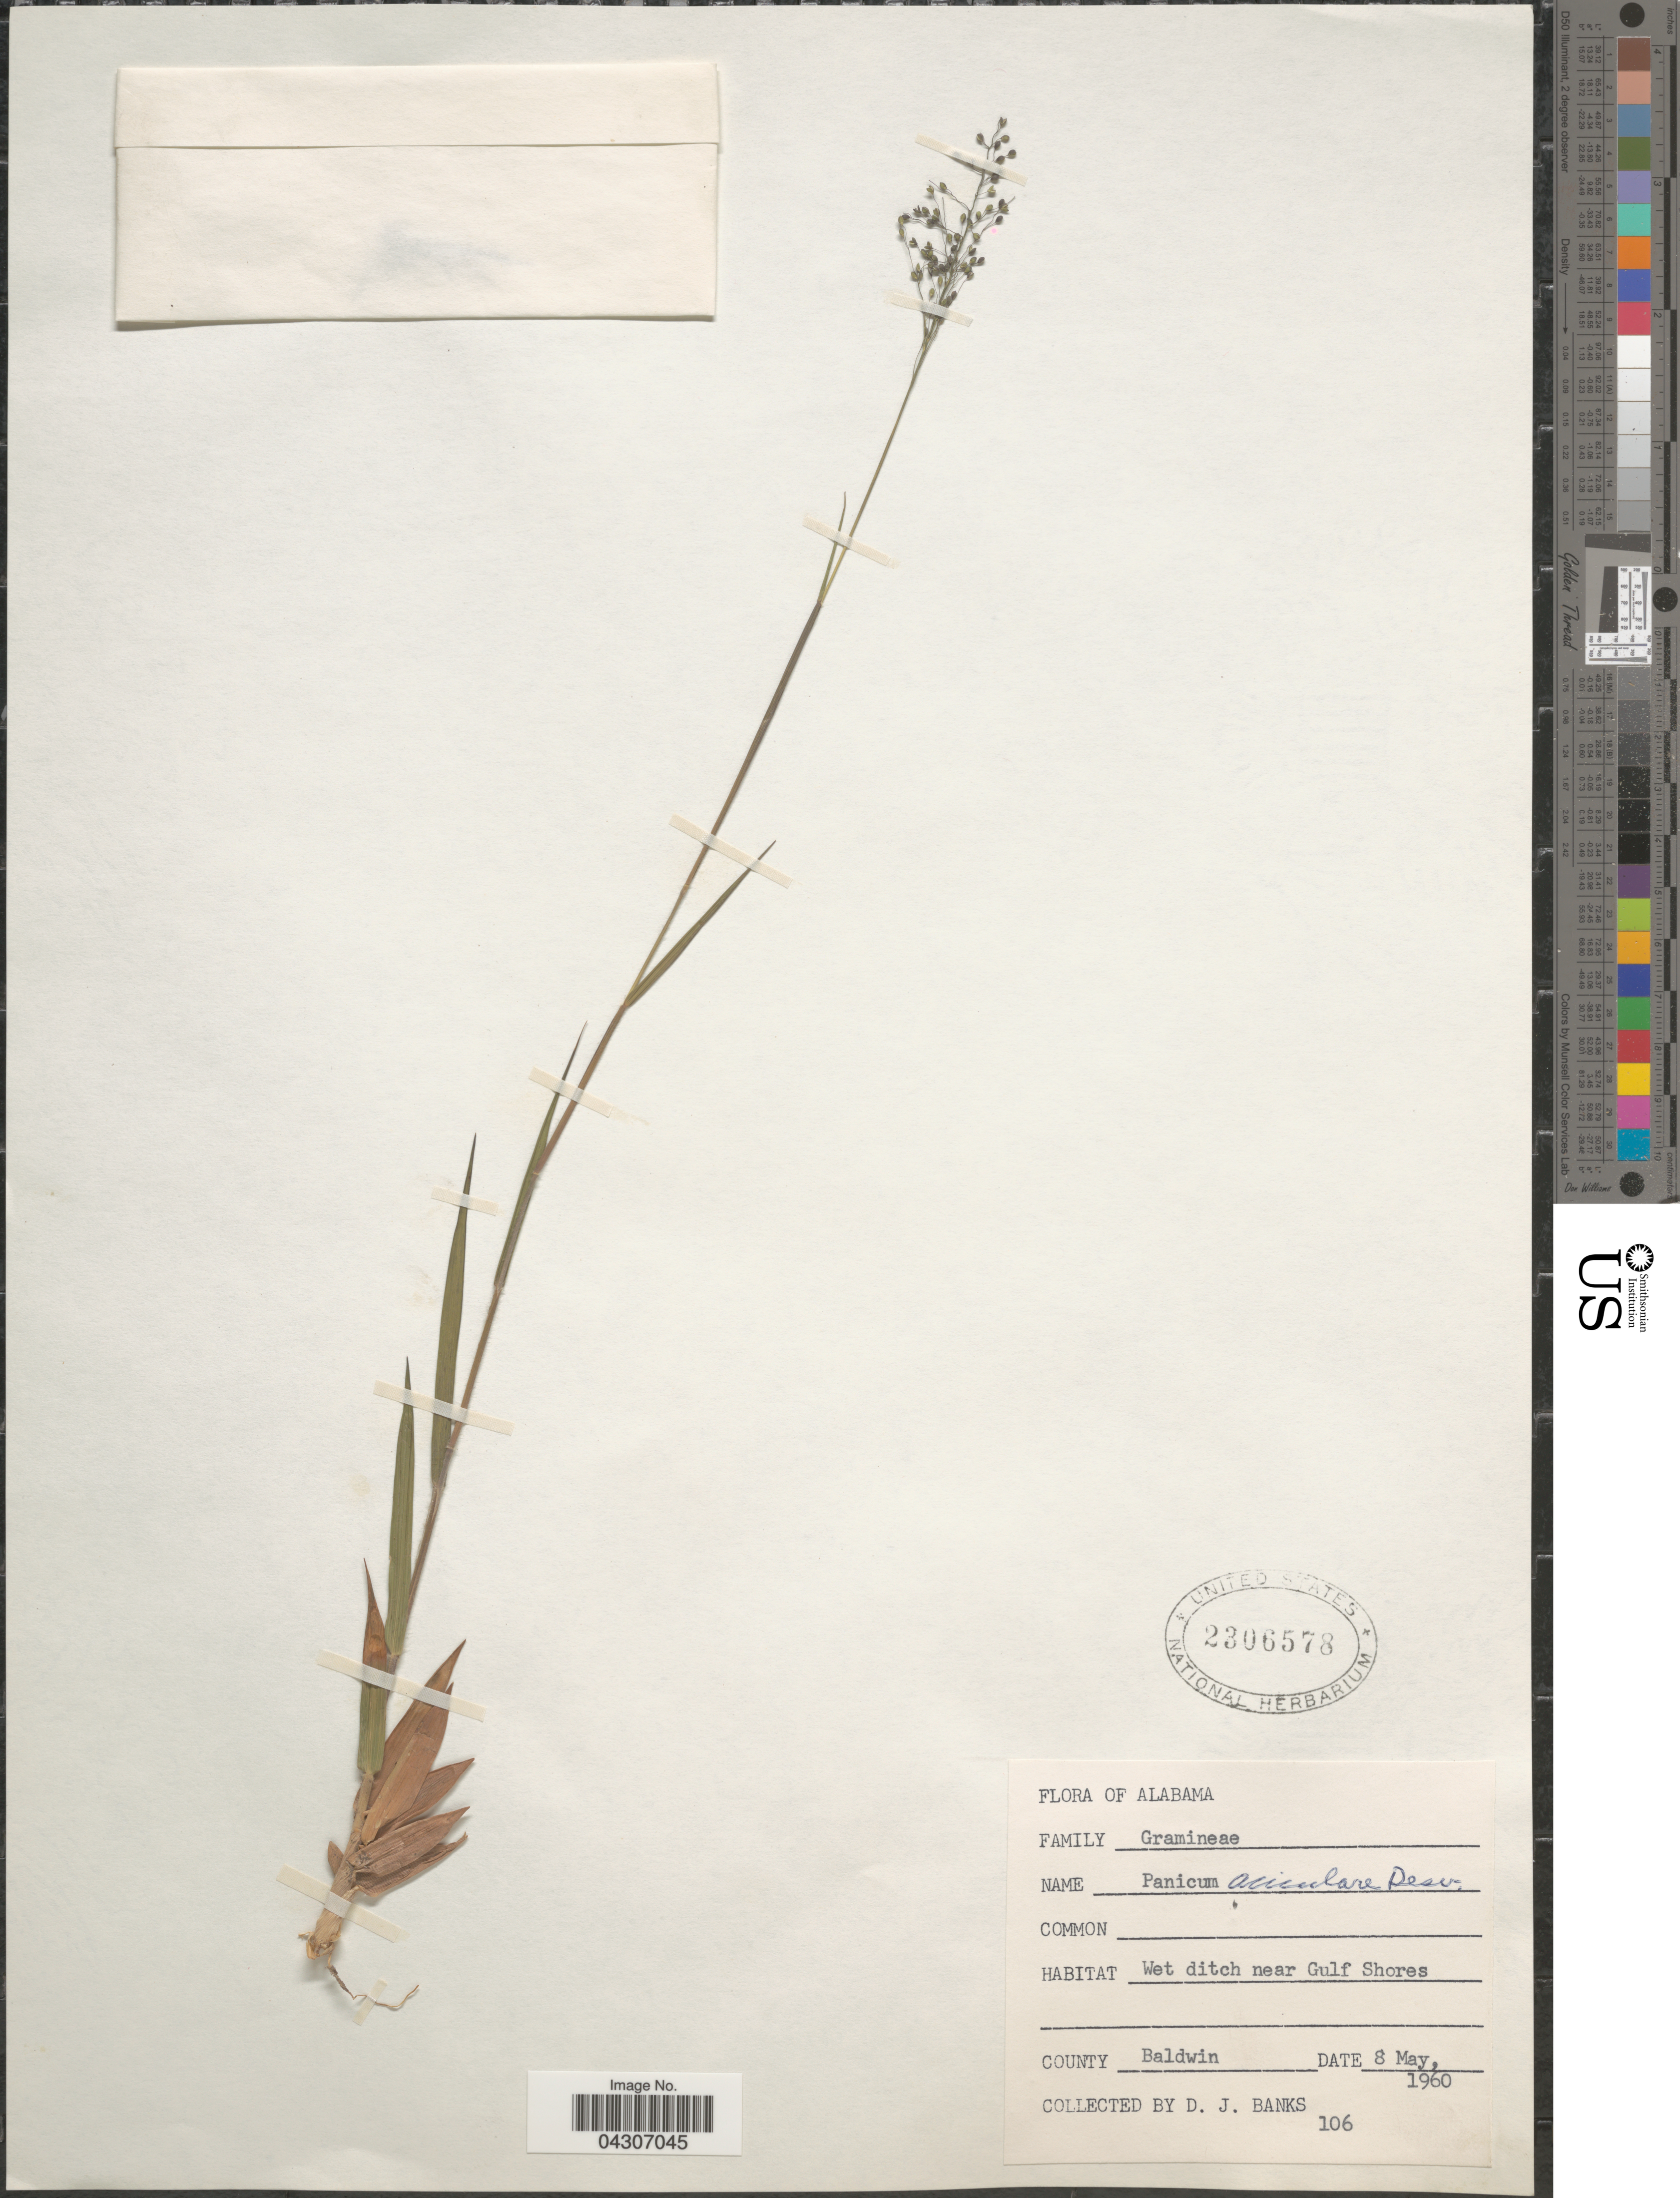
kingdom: Plantae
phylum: Tracheophyta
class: Liliopsida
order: Poales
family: Poaceae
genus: Dichanthelium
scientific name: Dichanthelium aciculare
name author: (Desv. ex Poir.) Gould & C.A. Clark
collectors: D. J. Banks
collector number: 106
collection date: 1960-05-08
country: United States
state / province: Alabama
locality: Wet ditch near Gulf Shores. County Baldwin.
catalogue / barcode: US 2306578